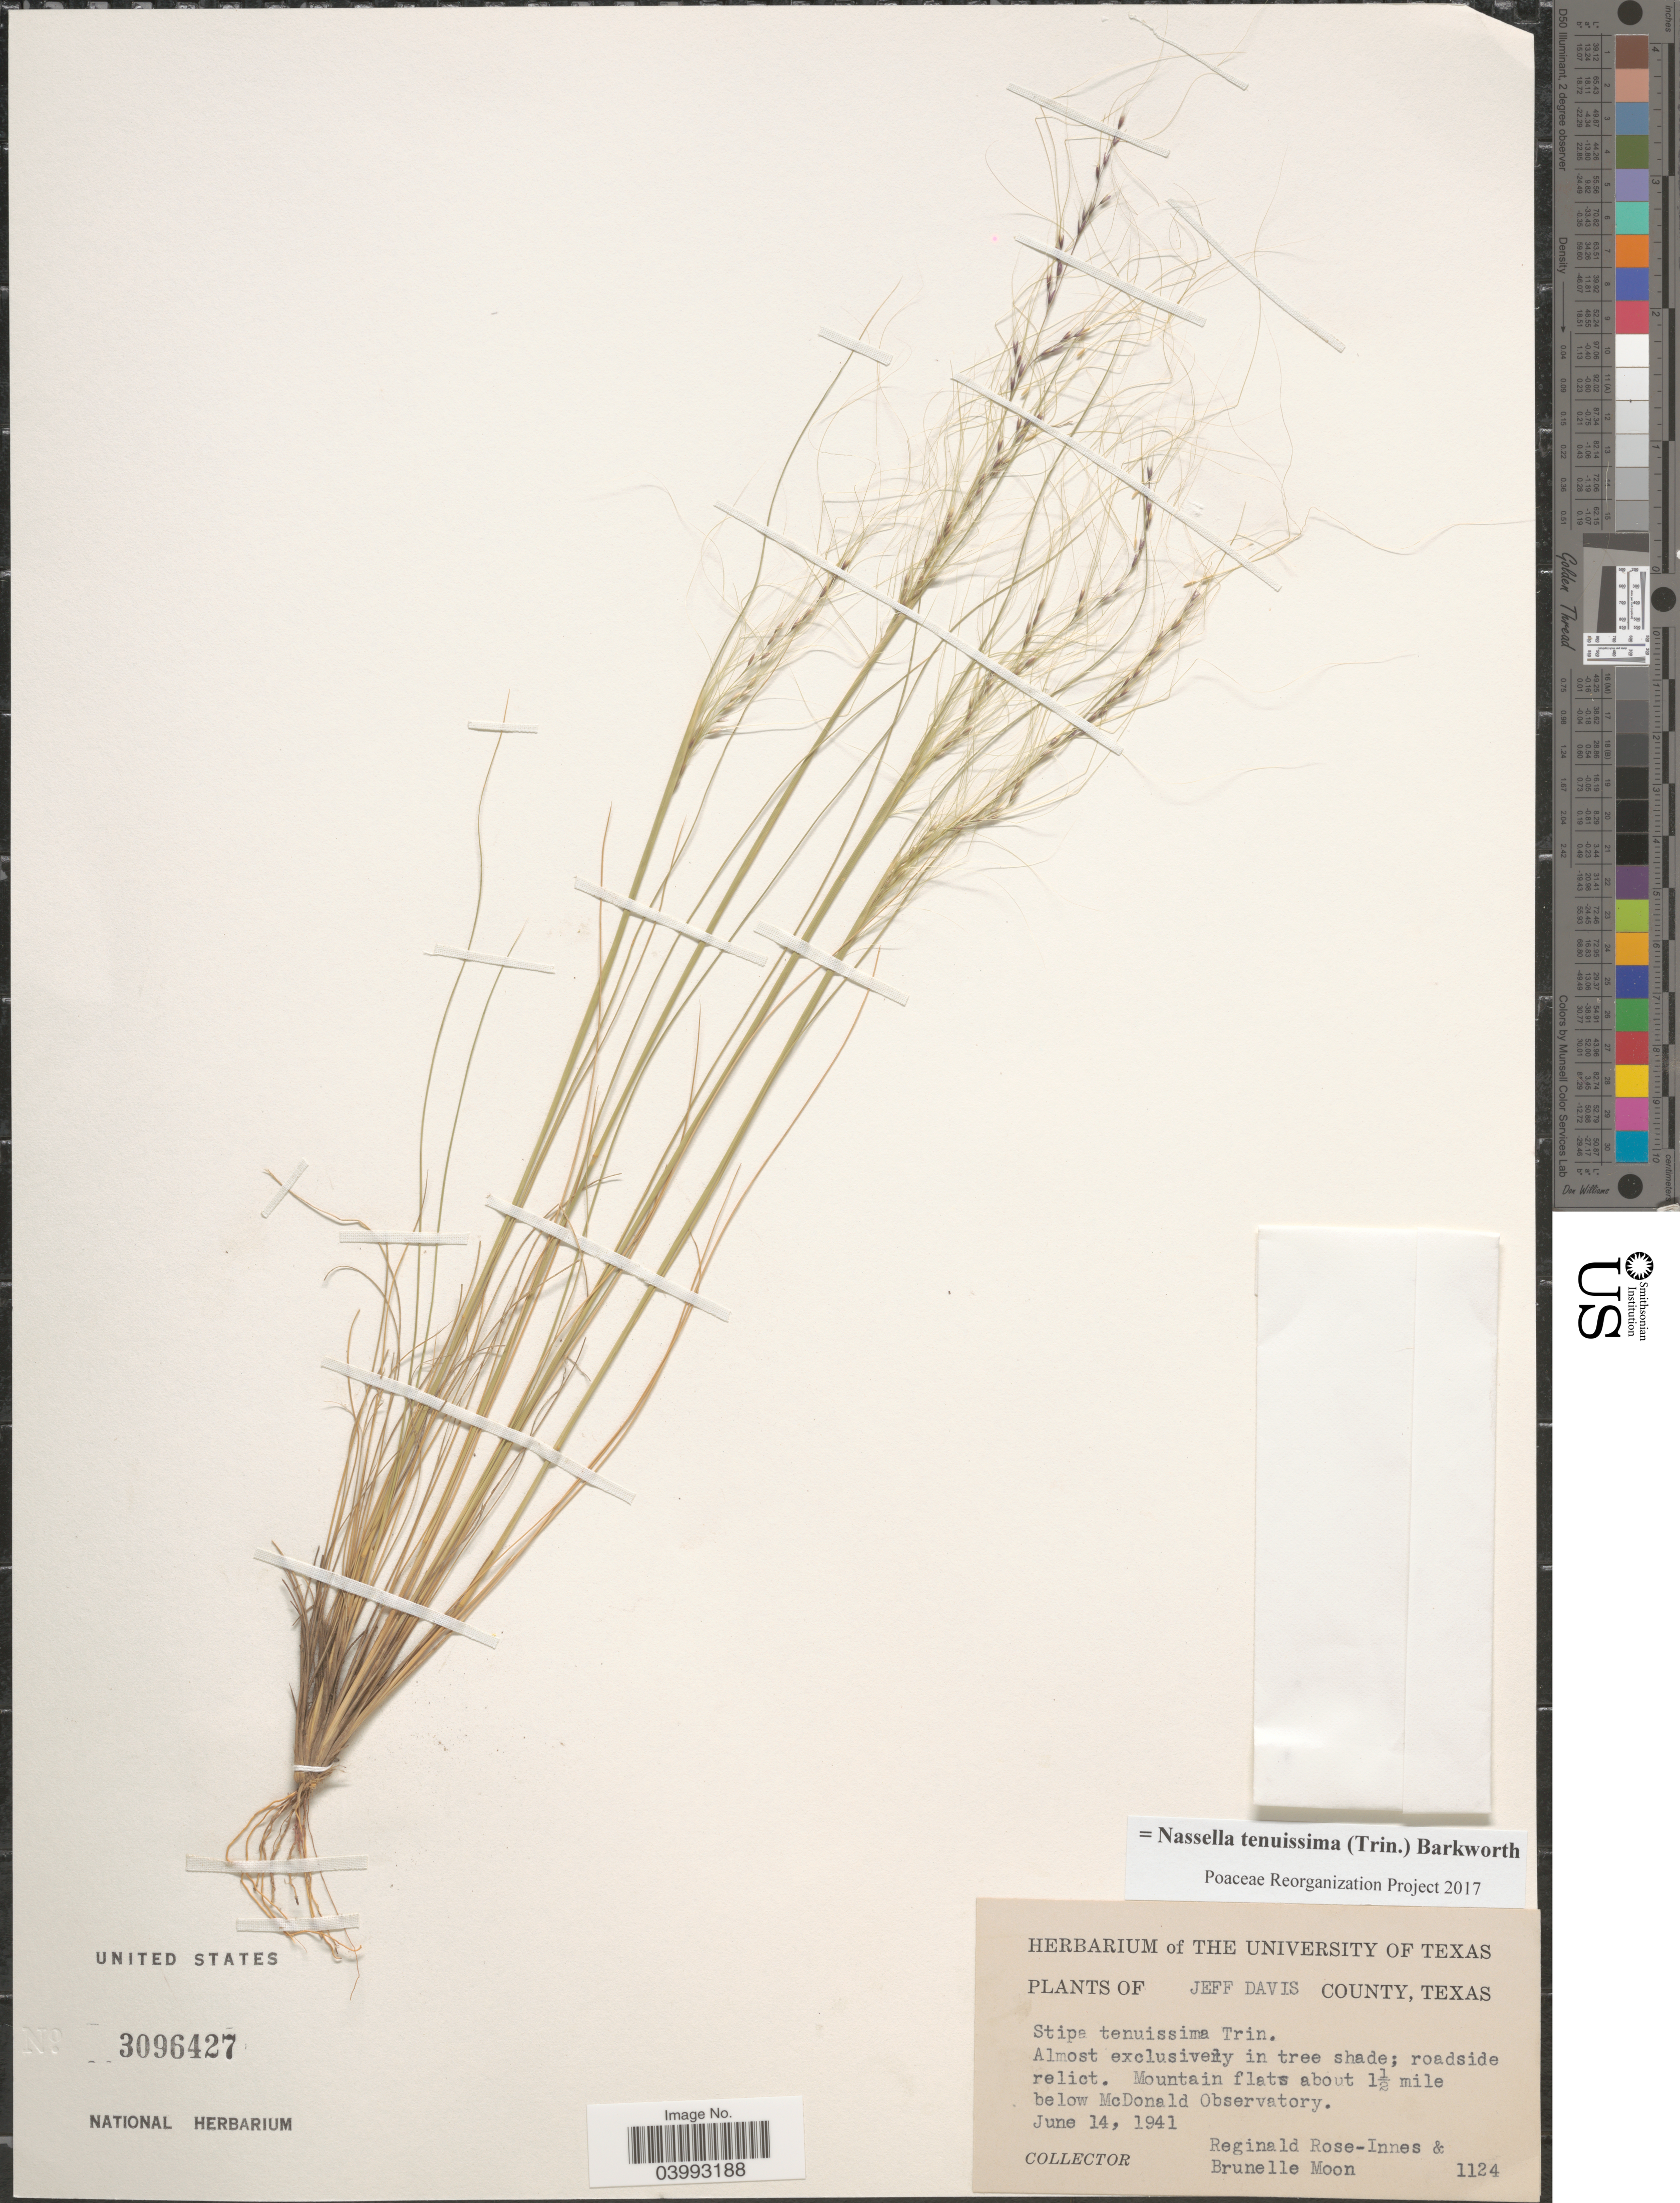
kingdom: Plantae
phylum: Tracheophyta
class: Liliopsida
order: Poales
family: Poaceae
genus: Nassella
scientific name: Nassella tenuissima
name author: (Trin.) Barkworth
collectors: R. Rose-Innes & B. Moon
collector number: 1124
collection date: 1941-06-14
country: United States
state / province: Texas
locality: Jeff Davis County. Mountain flats about 1½ mile below McDonald Observatory.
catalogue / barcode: US 3096427